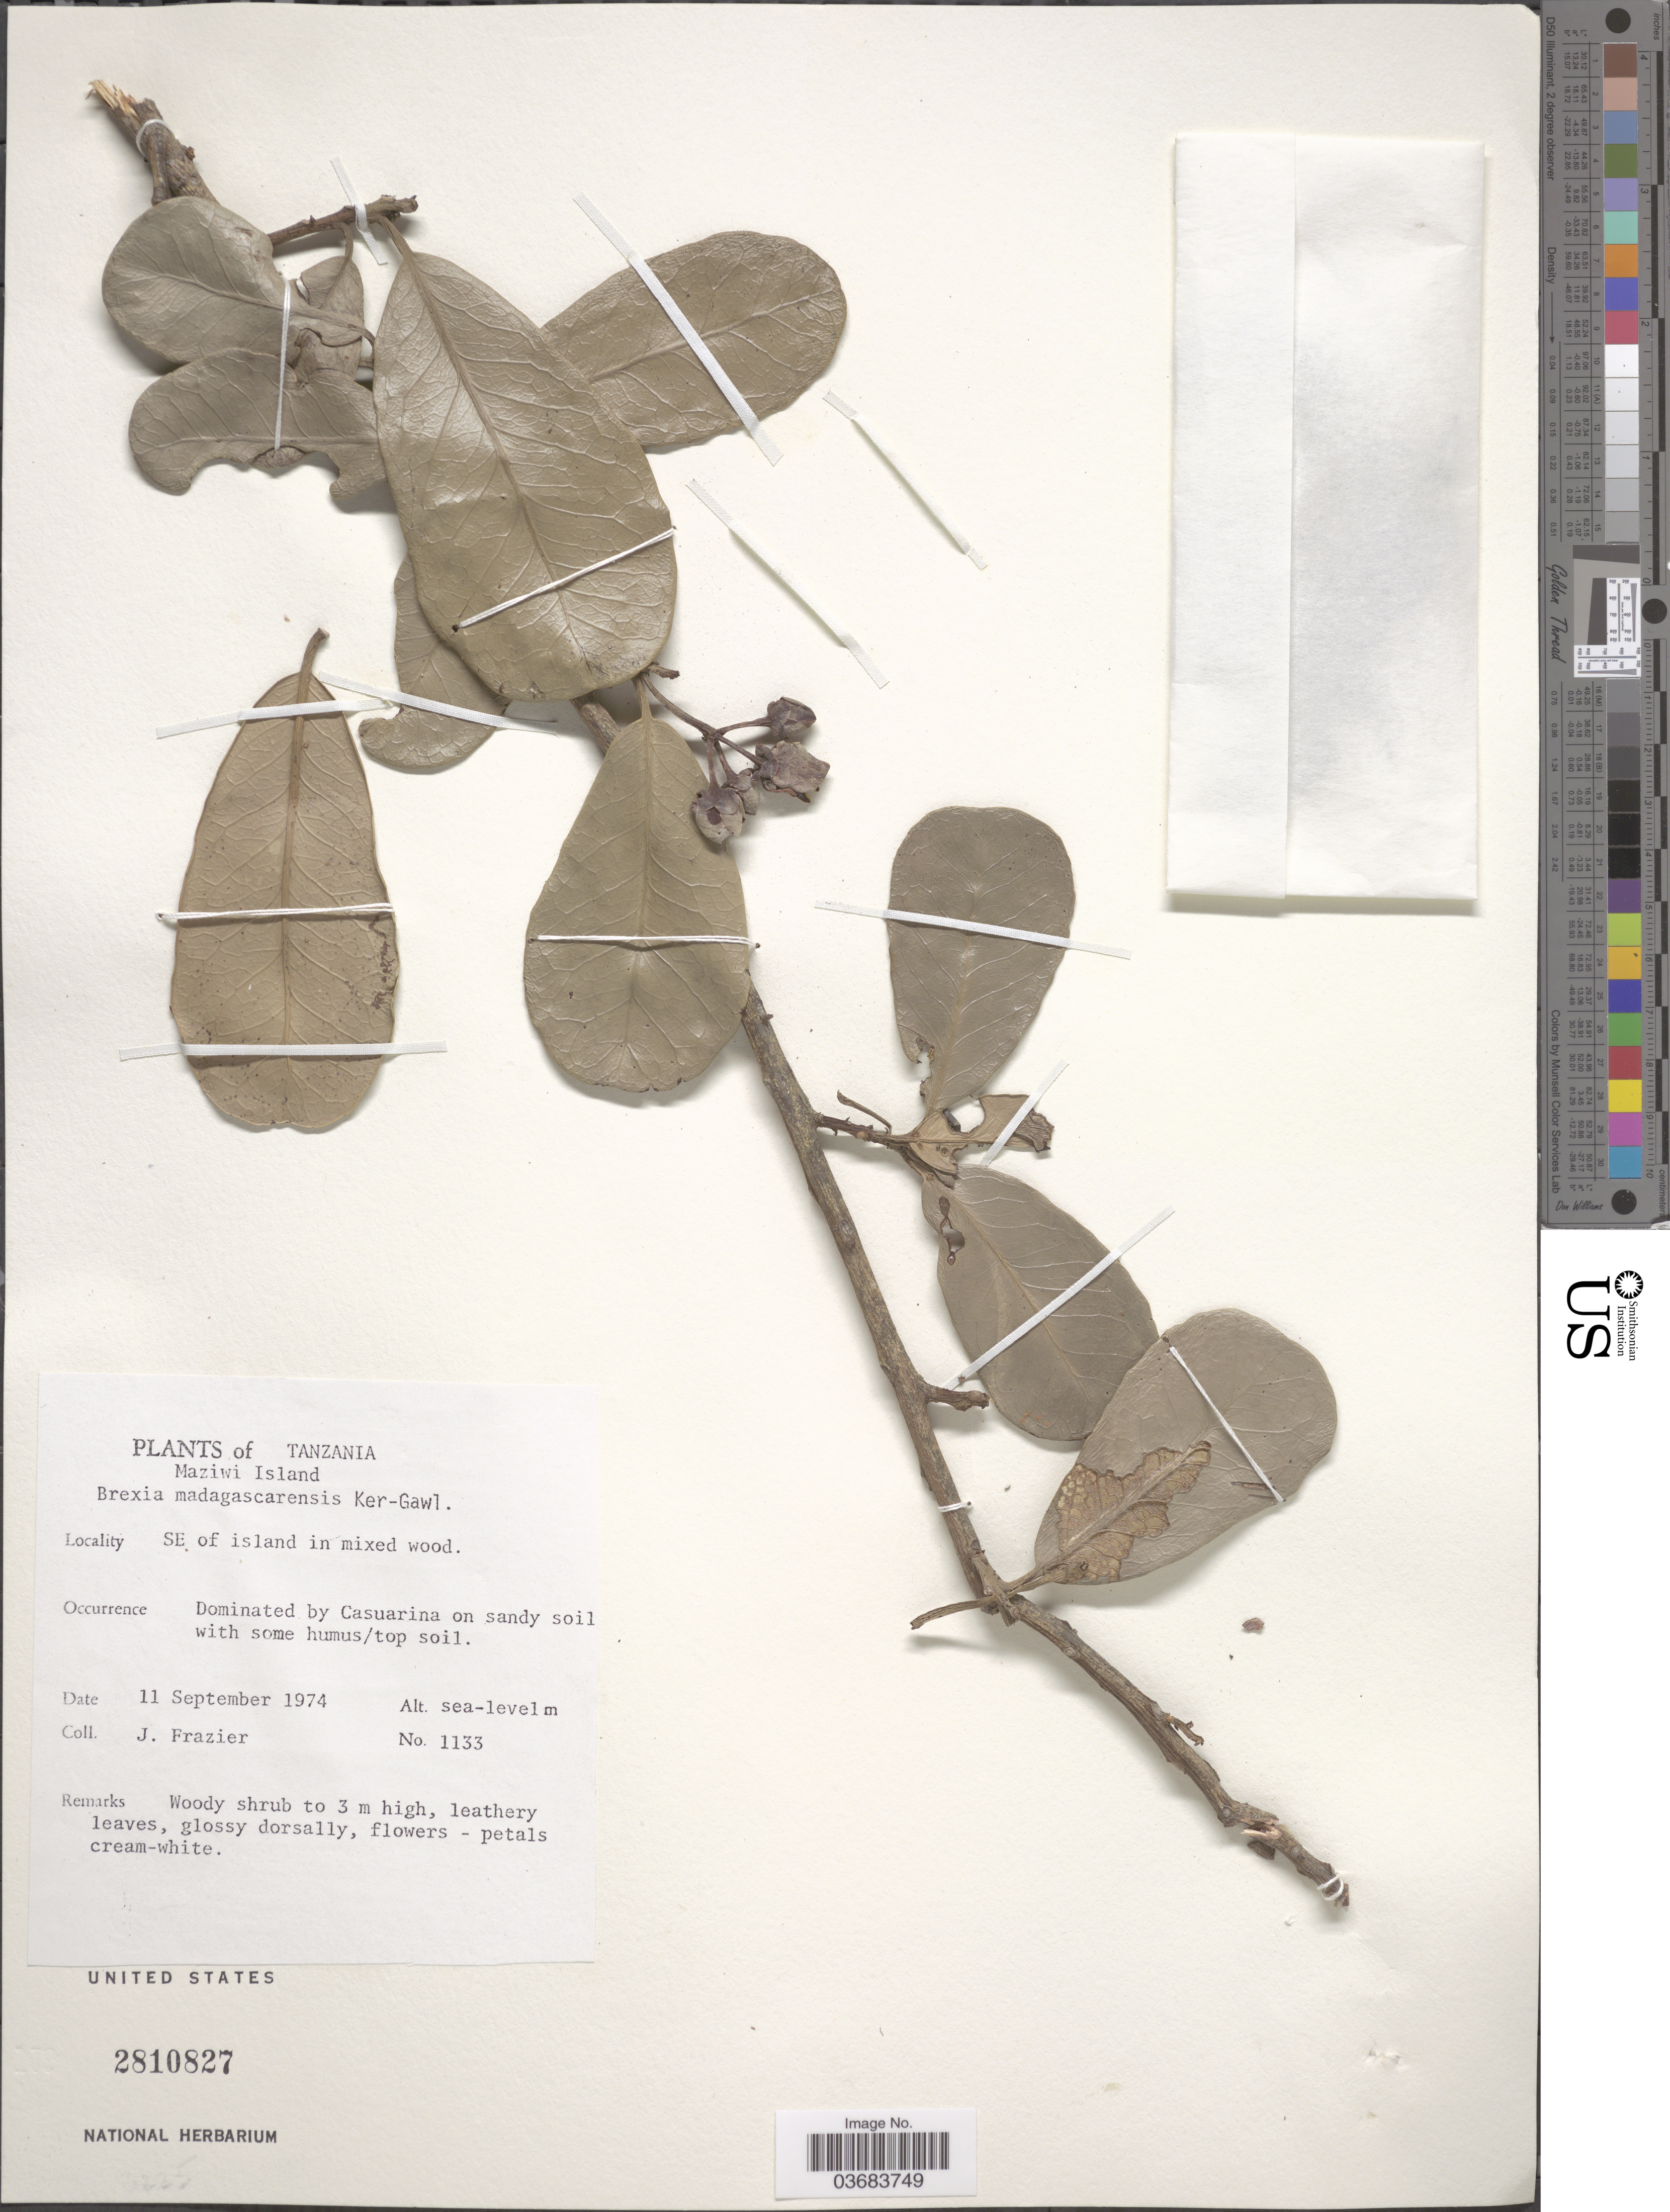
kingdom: Plantae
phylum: Tracheophyta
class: Magnoliopsida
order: Celastrales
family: Celastraceae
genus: Brexia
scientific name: Brexia madagascariensis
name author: (Lam.) Ker Gawl.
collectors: J. Frazier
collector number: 1133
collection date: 1974-09-11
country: Tanzania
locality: Maziwi Island. SE of island in mixed wood.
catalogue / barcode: US 2810827